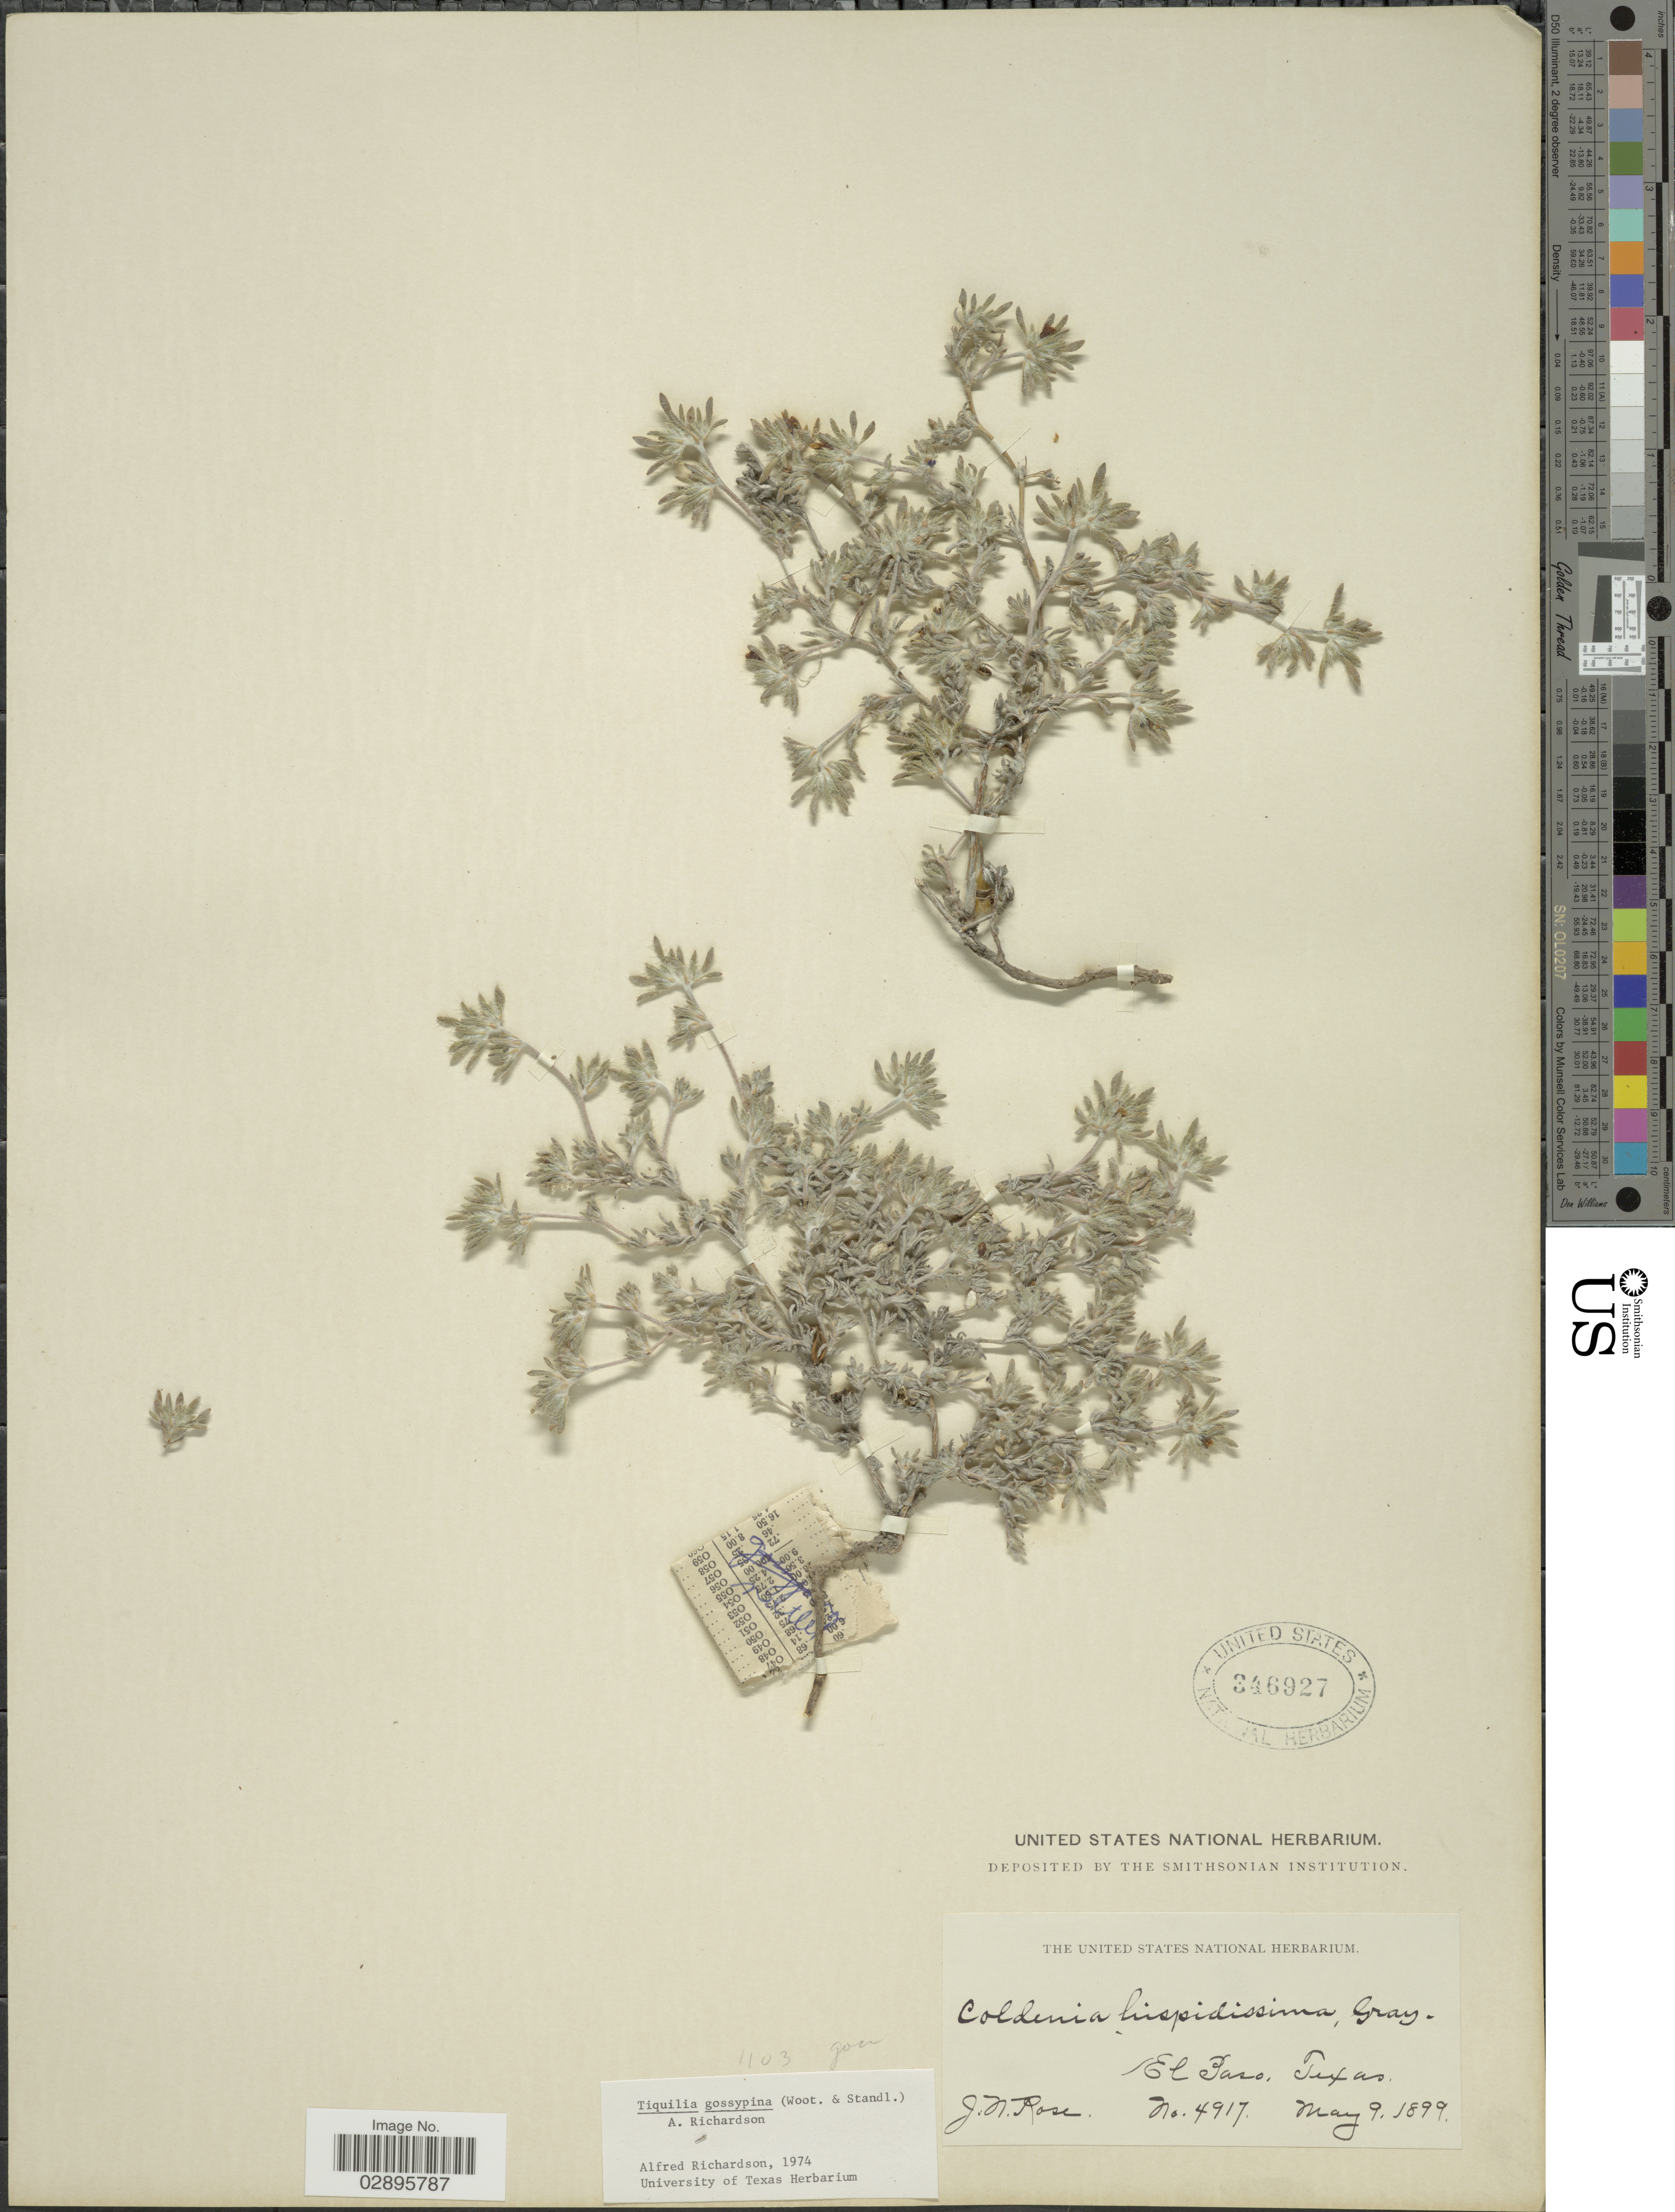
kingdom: Plantae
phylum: Tracheophyta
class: Magnoliopsida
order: Boraginales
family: Ehretiaceae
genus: Tiquilia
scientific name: Tiquilia gossypina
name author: (Wooton) A.T. Richardson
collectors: J. N. Rose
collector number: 4917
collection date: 1899-05-09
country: United States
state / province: Texas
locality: El Paso.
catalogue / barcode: US 346927